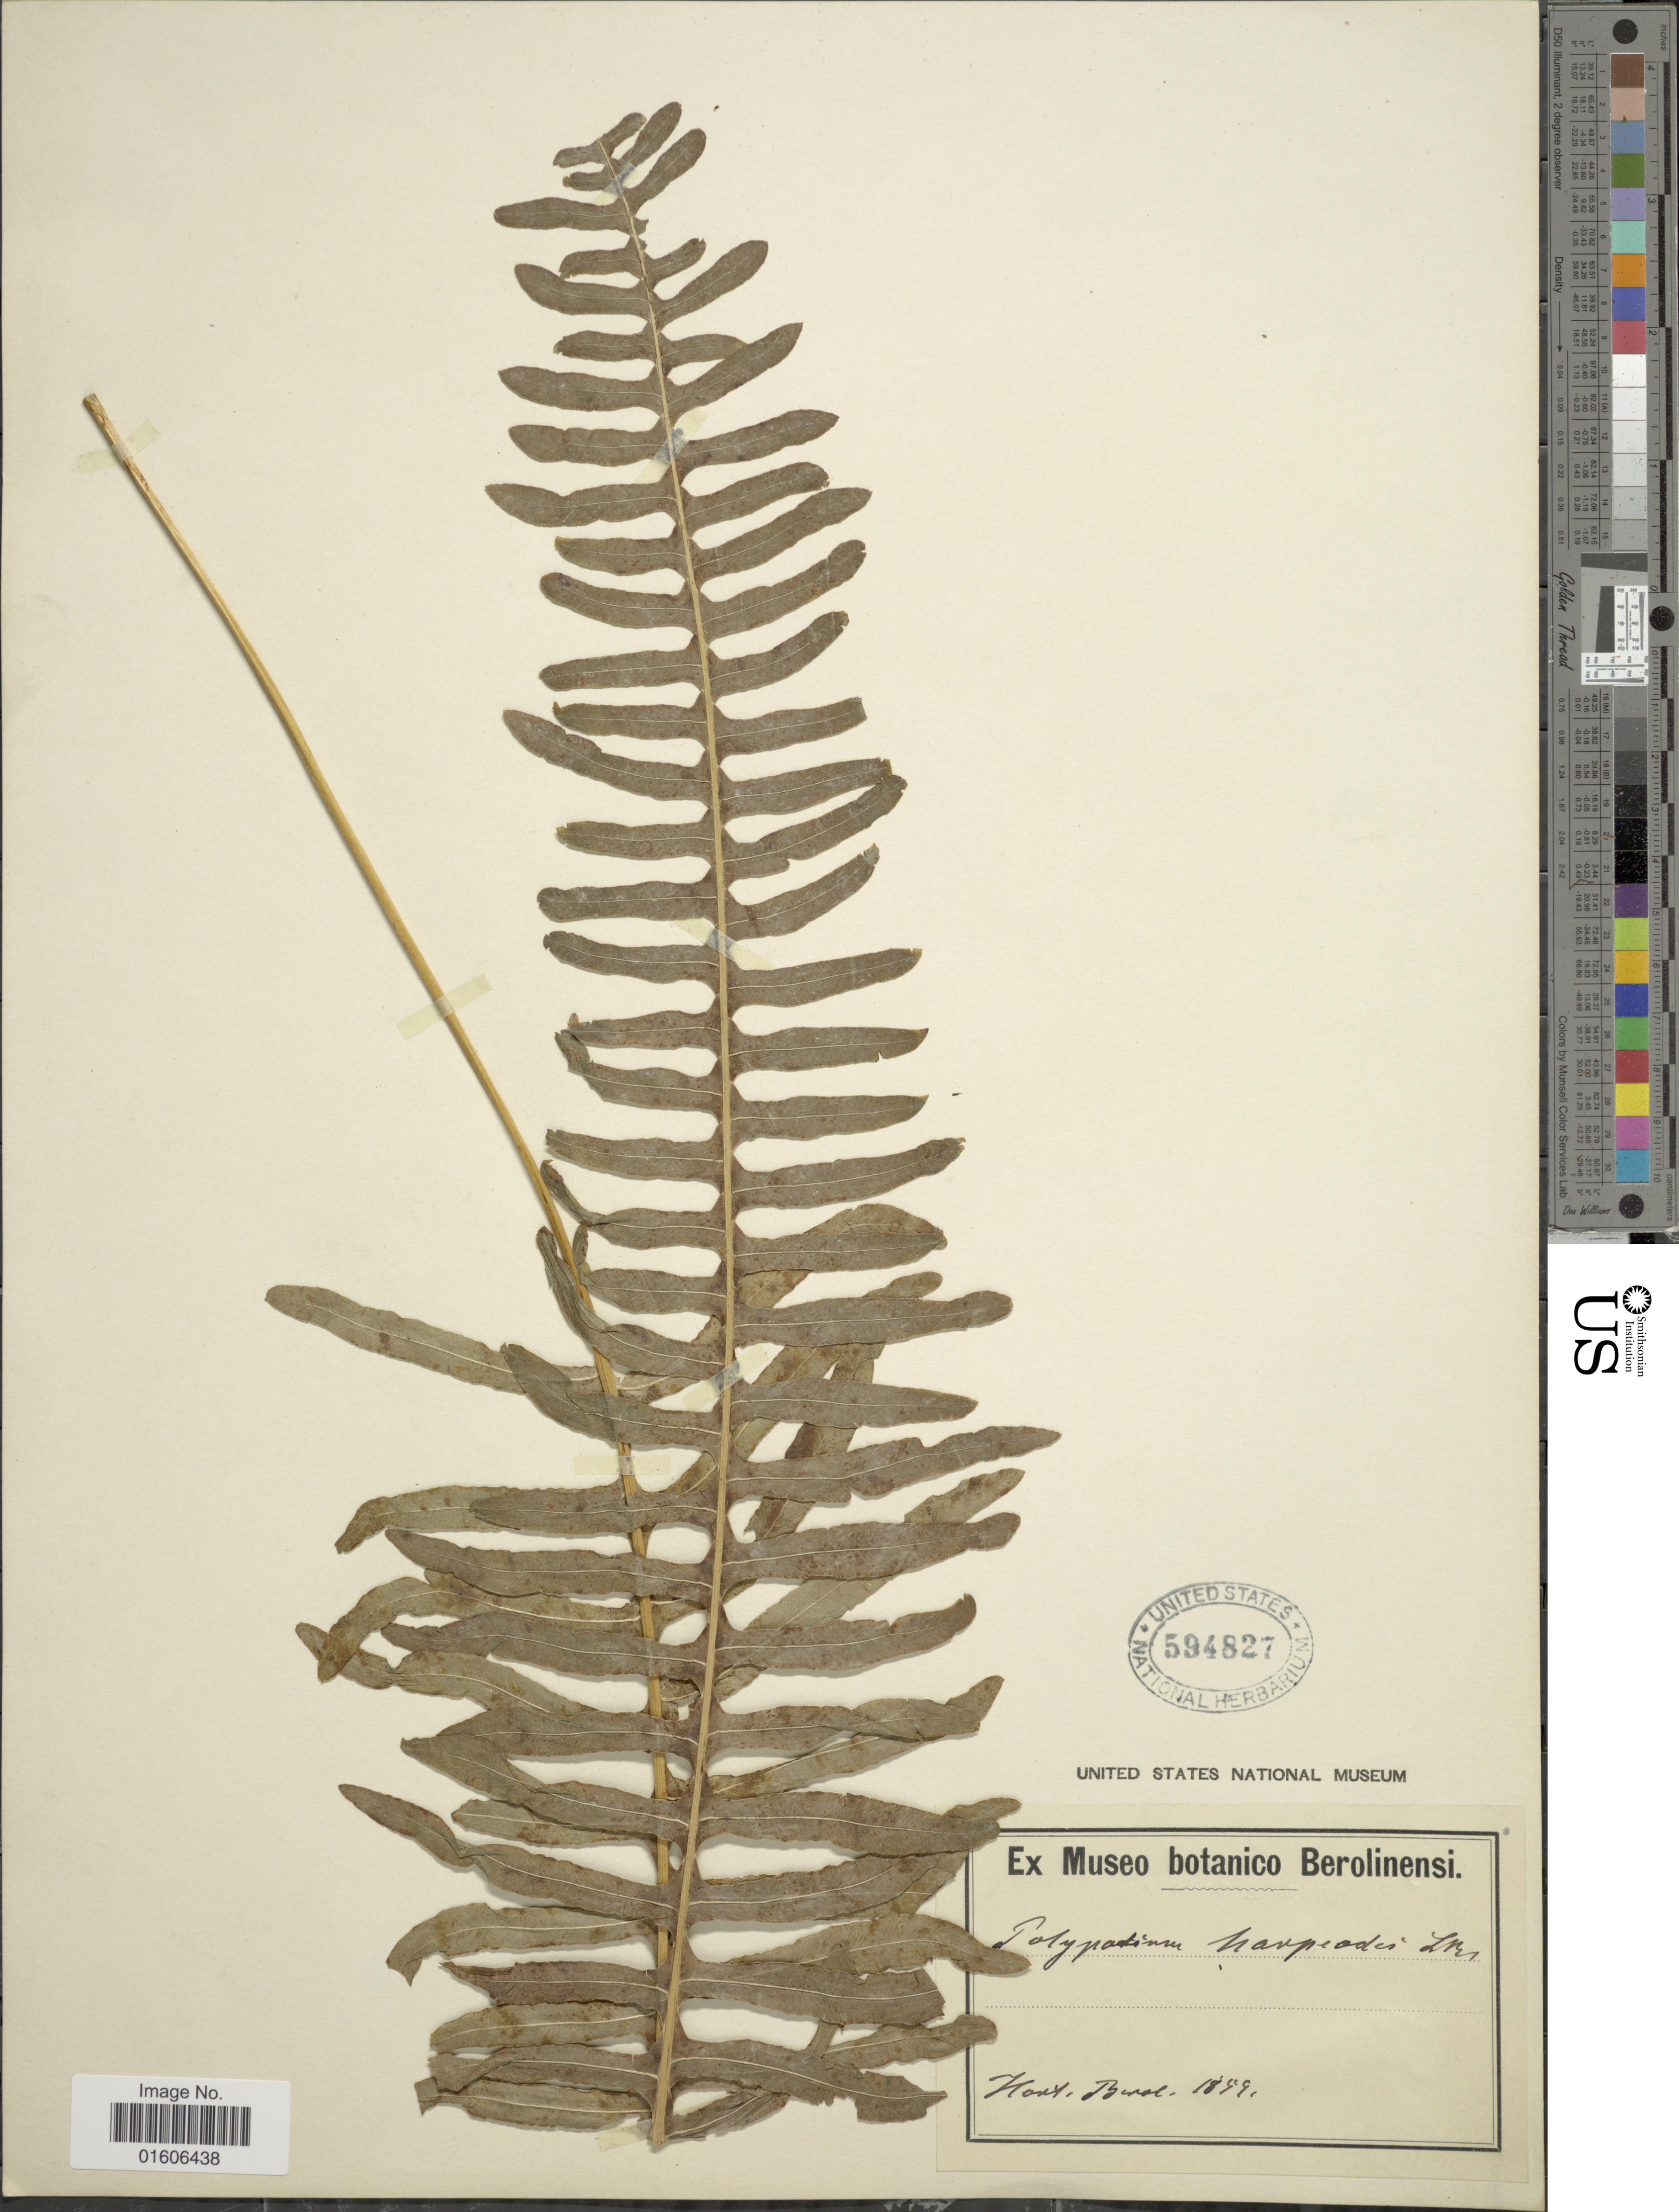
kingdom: Plantae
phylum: Tracheophyta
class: Polypodiopsida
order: Polypodiales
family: Polypodiaceae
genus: Serpocaulon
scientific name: Serpocaulon latipes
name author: (Langsd. & Fischer) A.R. Sm.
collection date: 1859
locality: Hort. Berol.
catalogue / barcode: US 594827